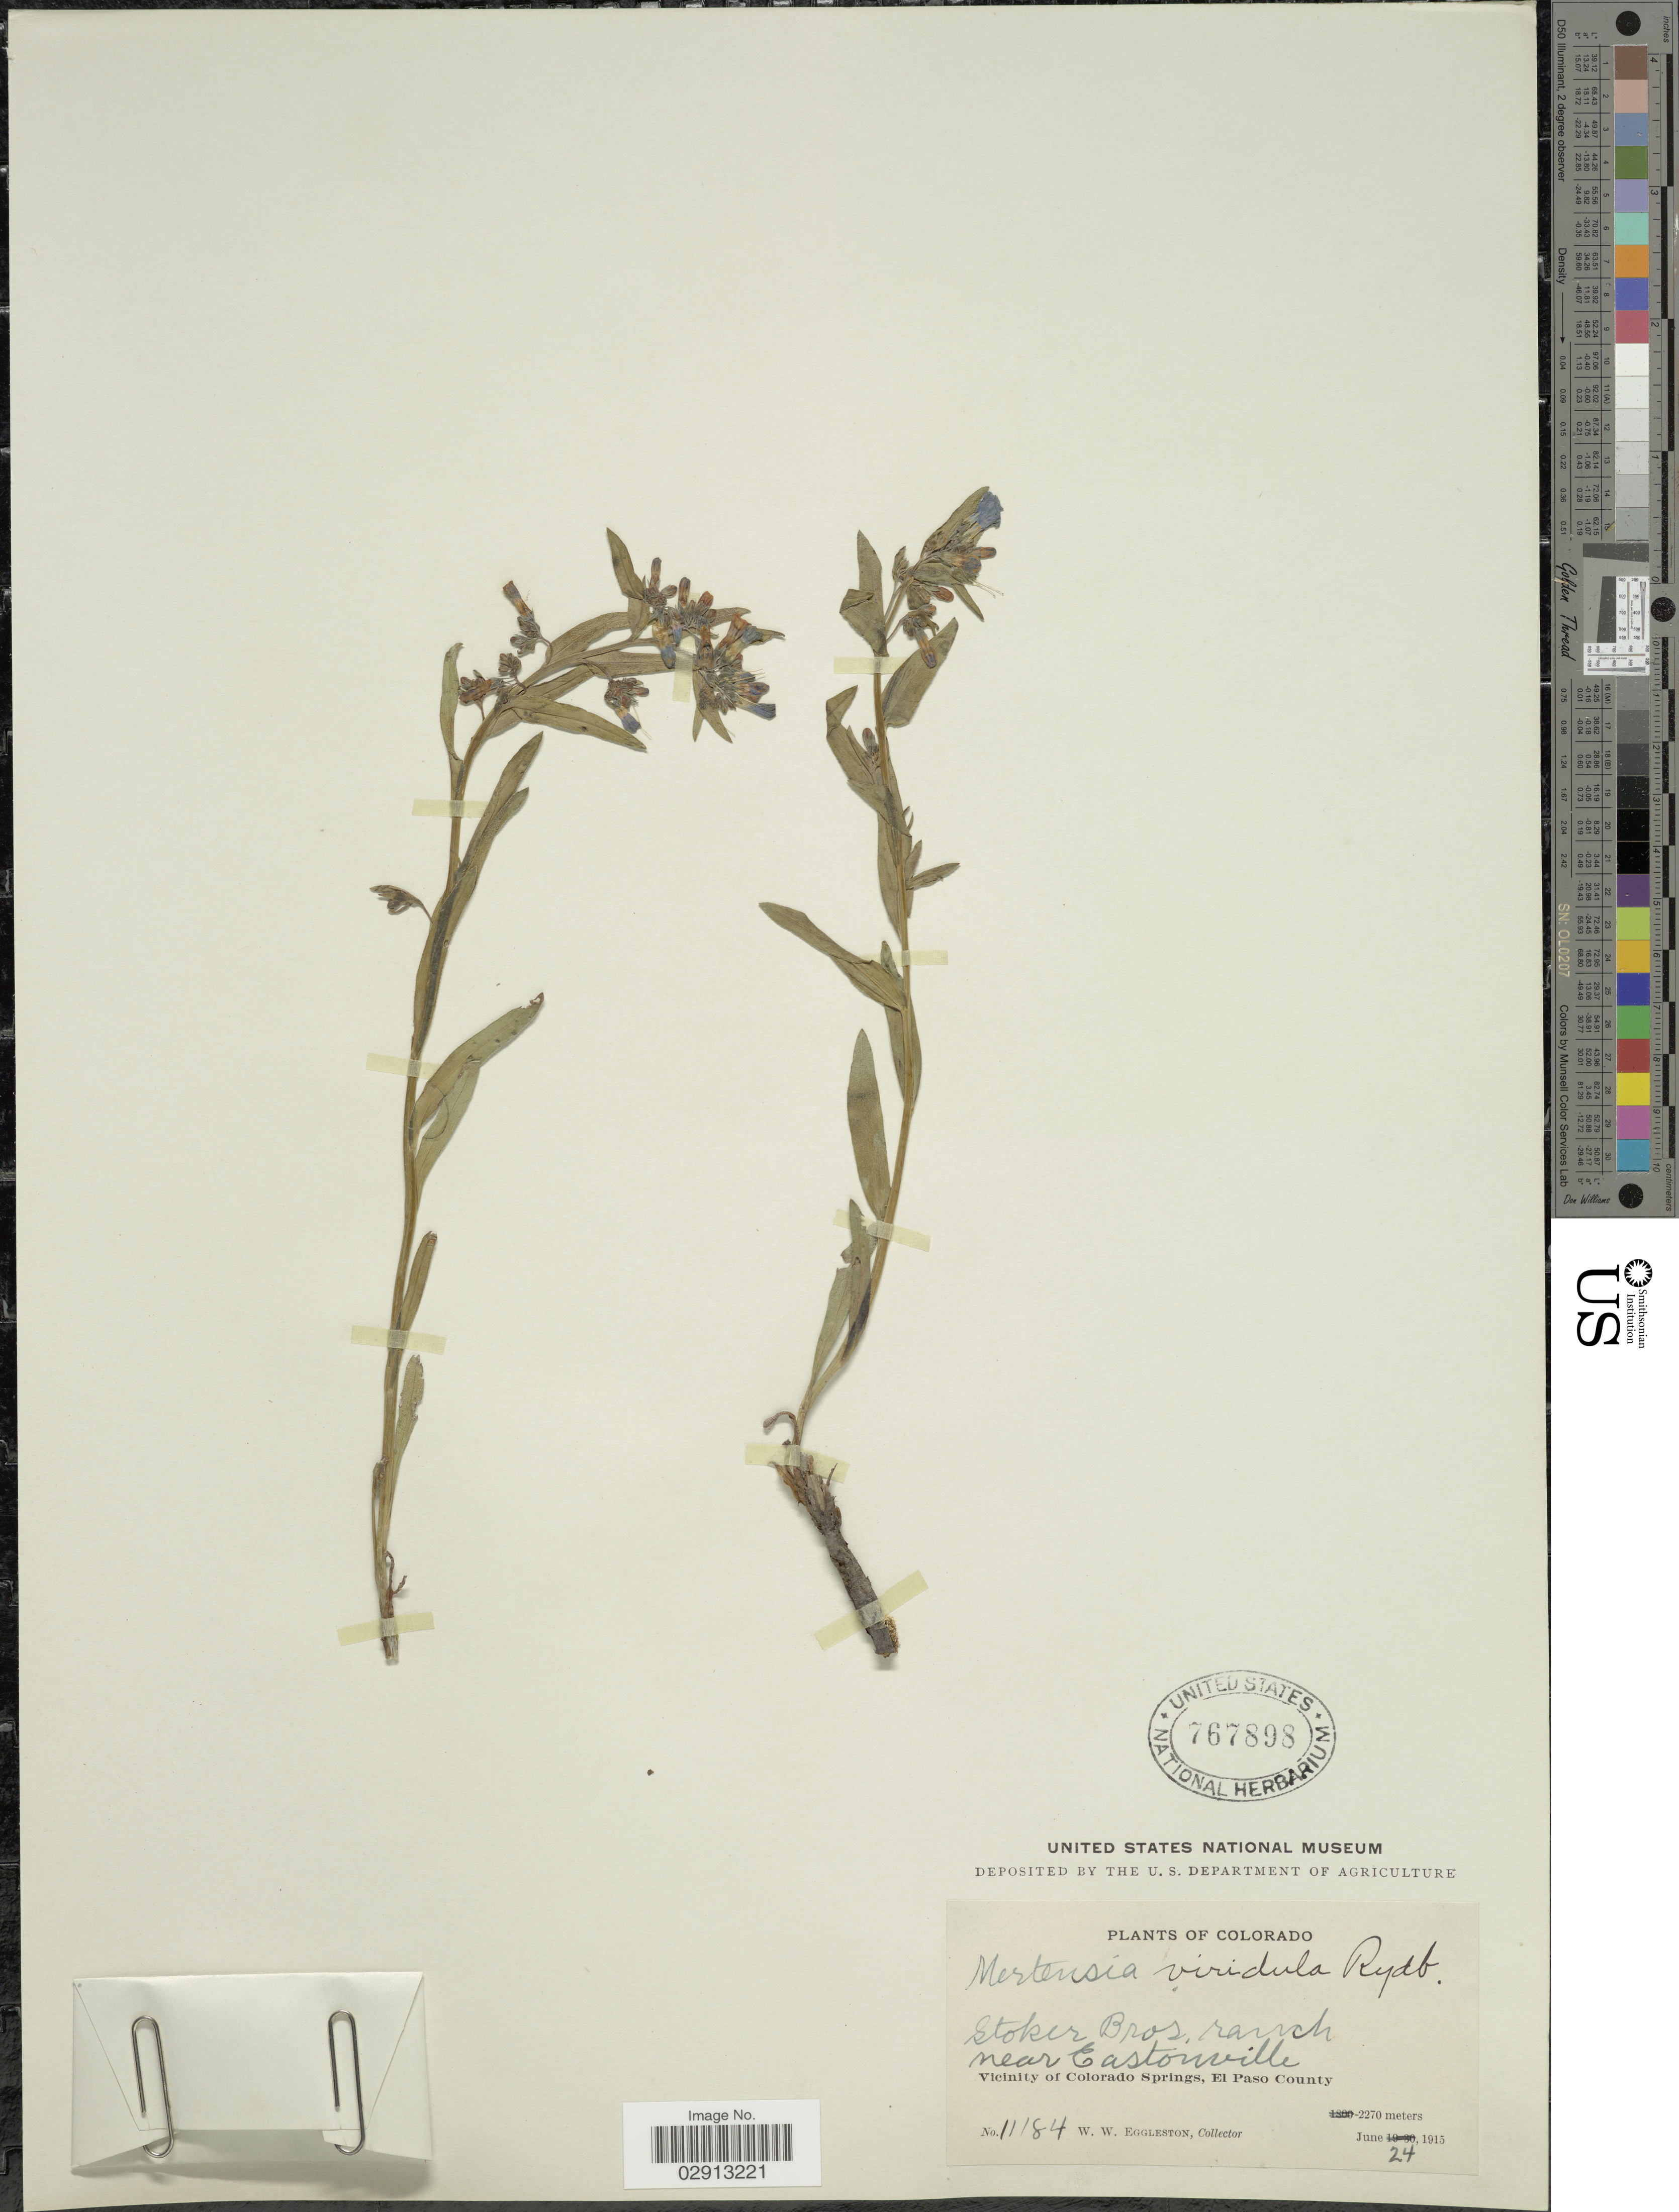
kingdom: Plantae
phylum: Tracheophyta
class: Magnoliopsida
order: Boraginales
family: Boraginaceae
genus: Mertensia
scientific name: Mertensia viridis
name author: (A. Nelson) A. Nelson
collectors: W. W. Eggleston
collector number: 11184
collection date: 1915-06-24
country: United States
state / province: Colorado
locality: Stoker Bros Ranch near Eastonville. Vicinity of Colorado Springs, El Paso County.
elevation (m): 2270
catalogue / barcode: US 767898